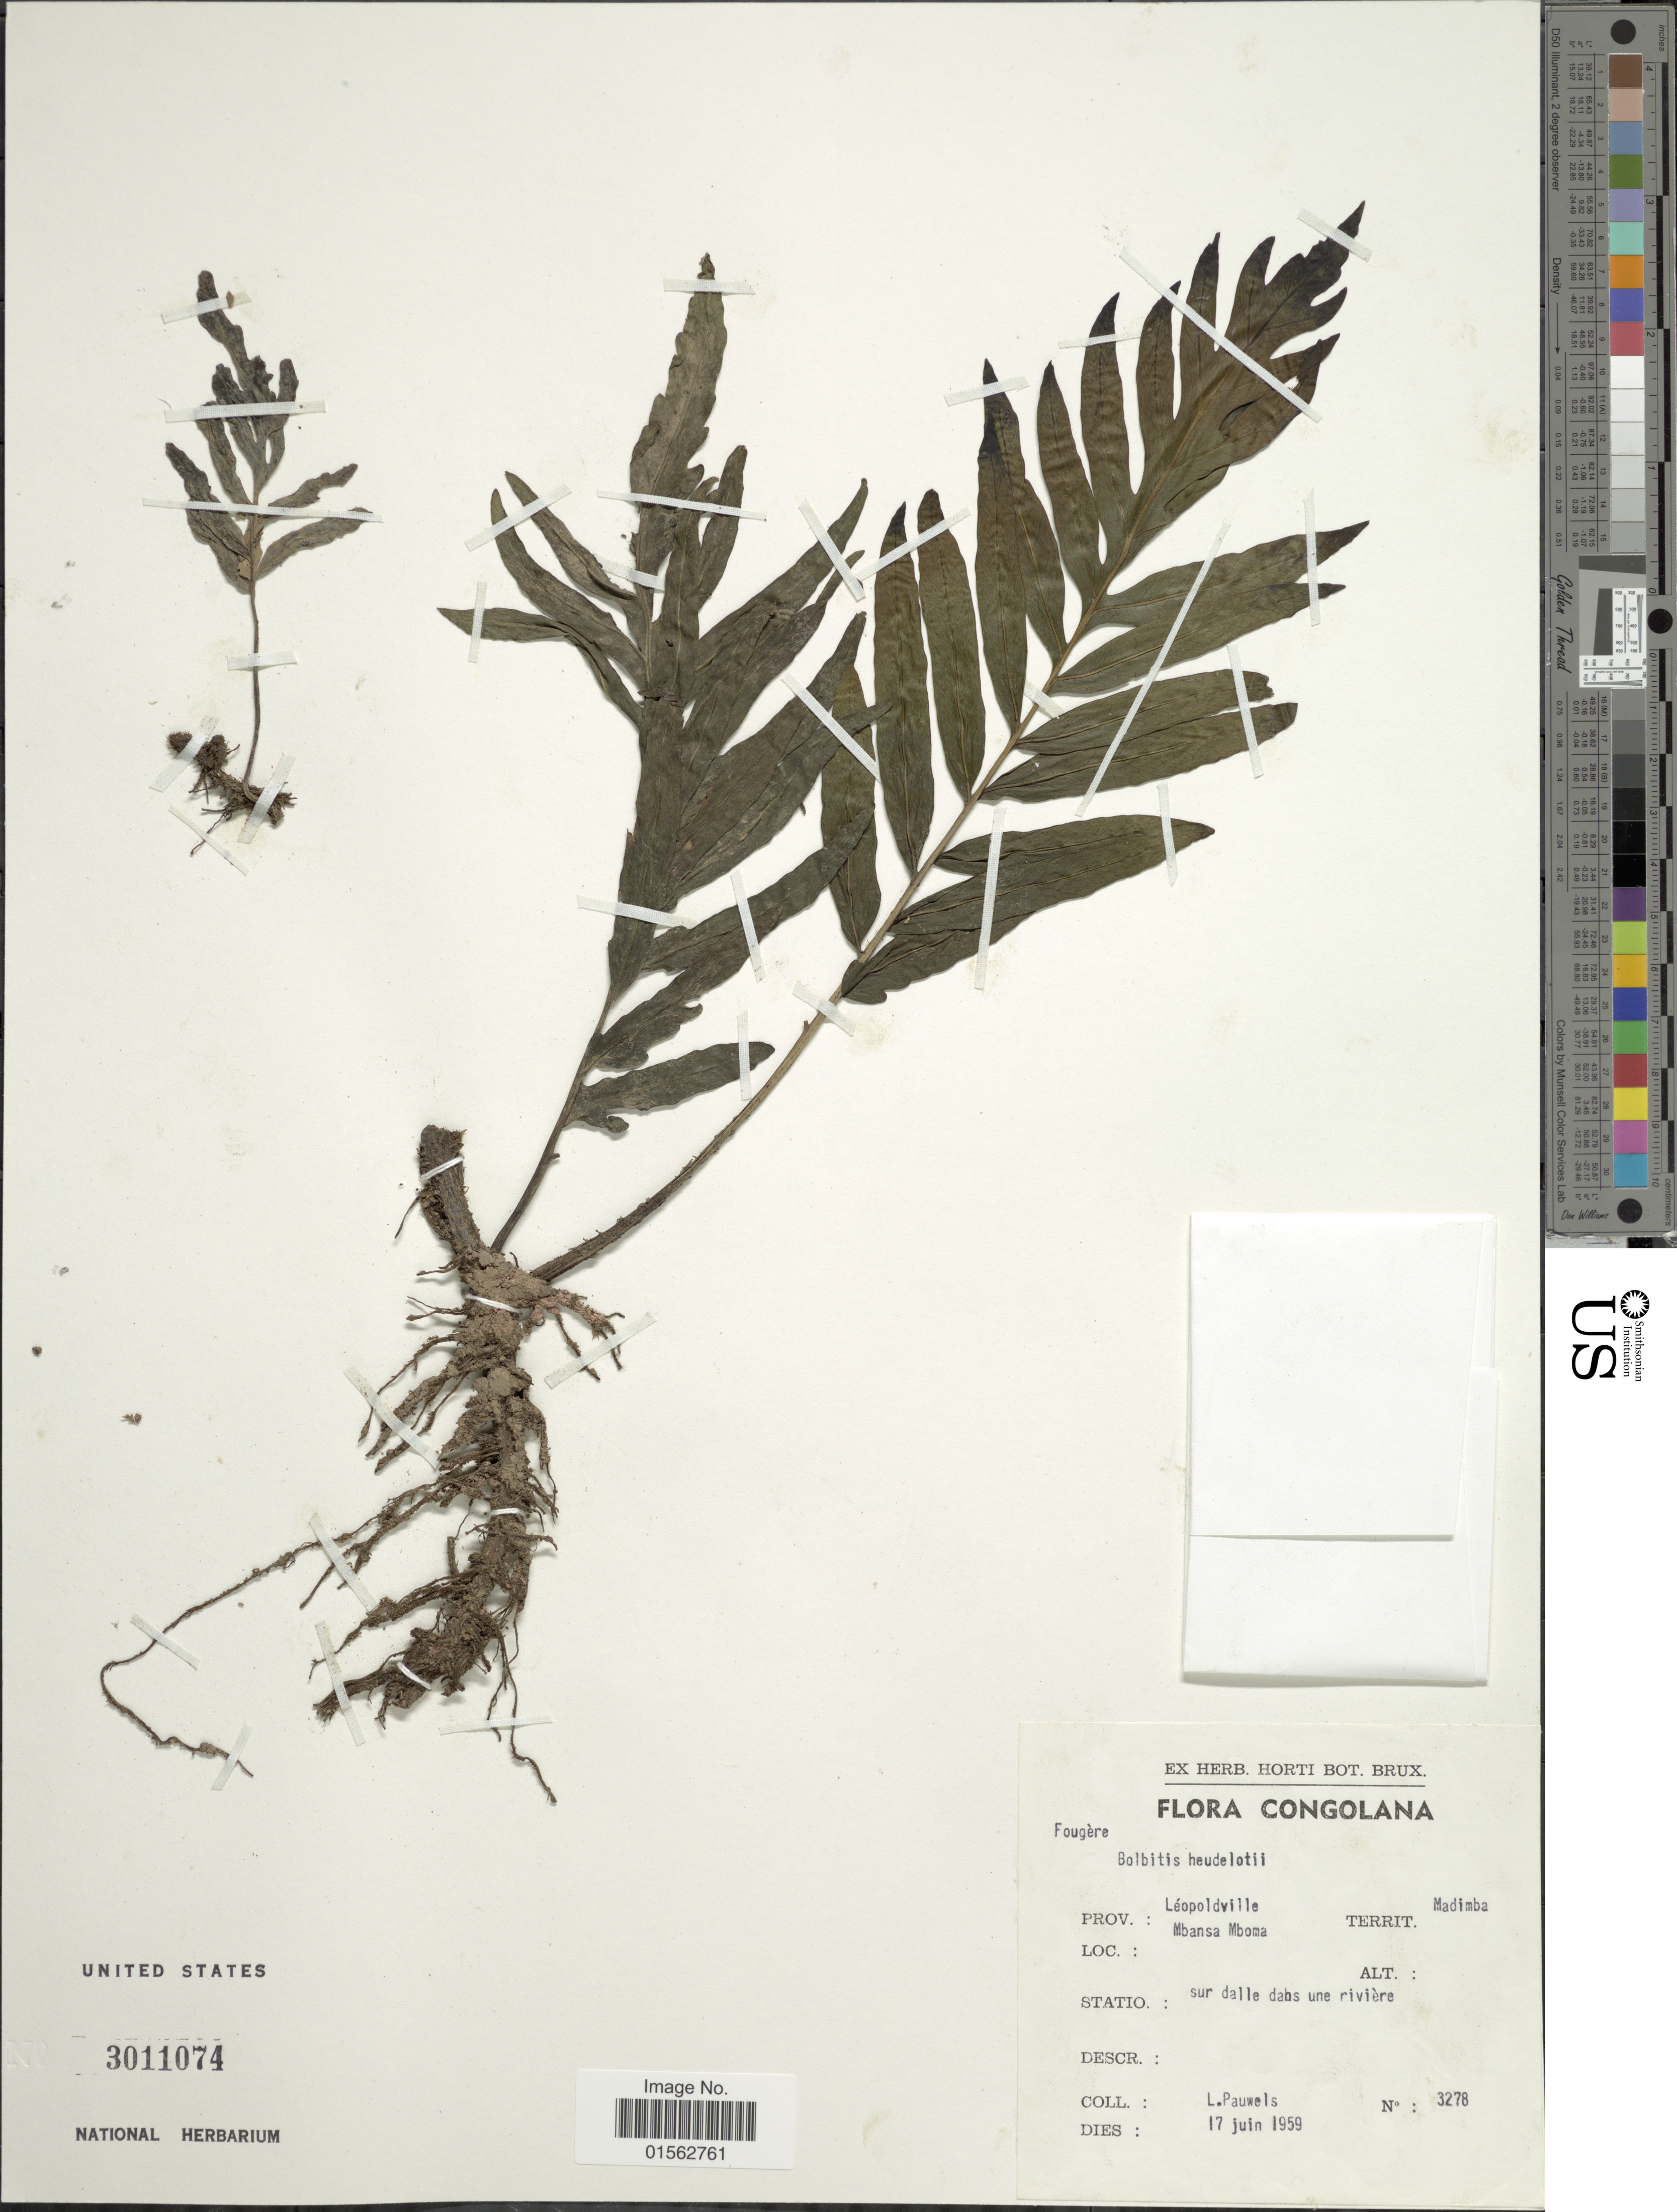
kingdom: Plantae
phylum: Tracheophyta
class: Polypodiopsida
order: Polypodiales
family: Dryopteridaceae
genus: Bolbitis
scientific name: Bolbitis heudelotii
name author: (Bory ex Fée) Alston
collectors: L. Pauwels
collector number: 3278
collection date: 1959-06-17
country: Congo, Democratic Republic of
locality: Congolana, Léopoldville, Mbansa Mboma, Madimba, sur dalle dabs une riviére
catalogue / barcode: US 3011074